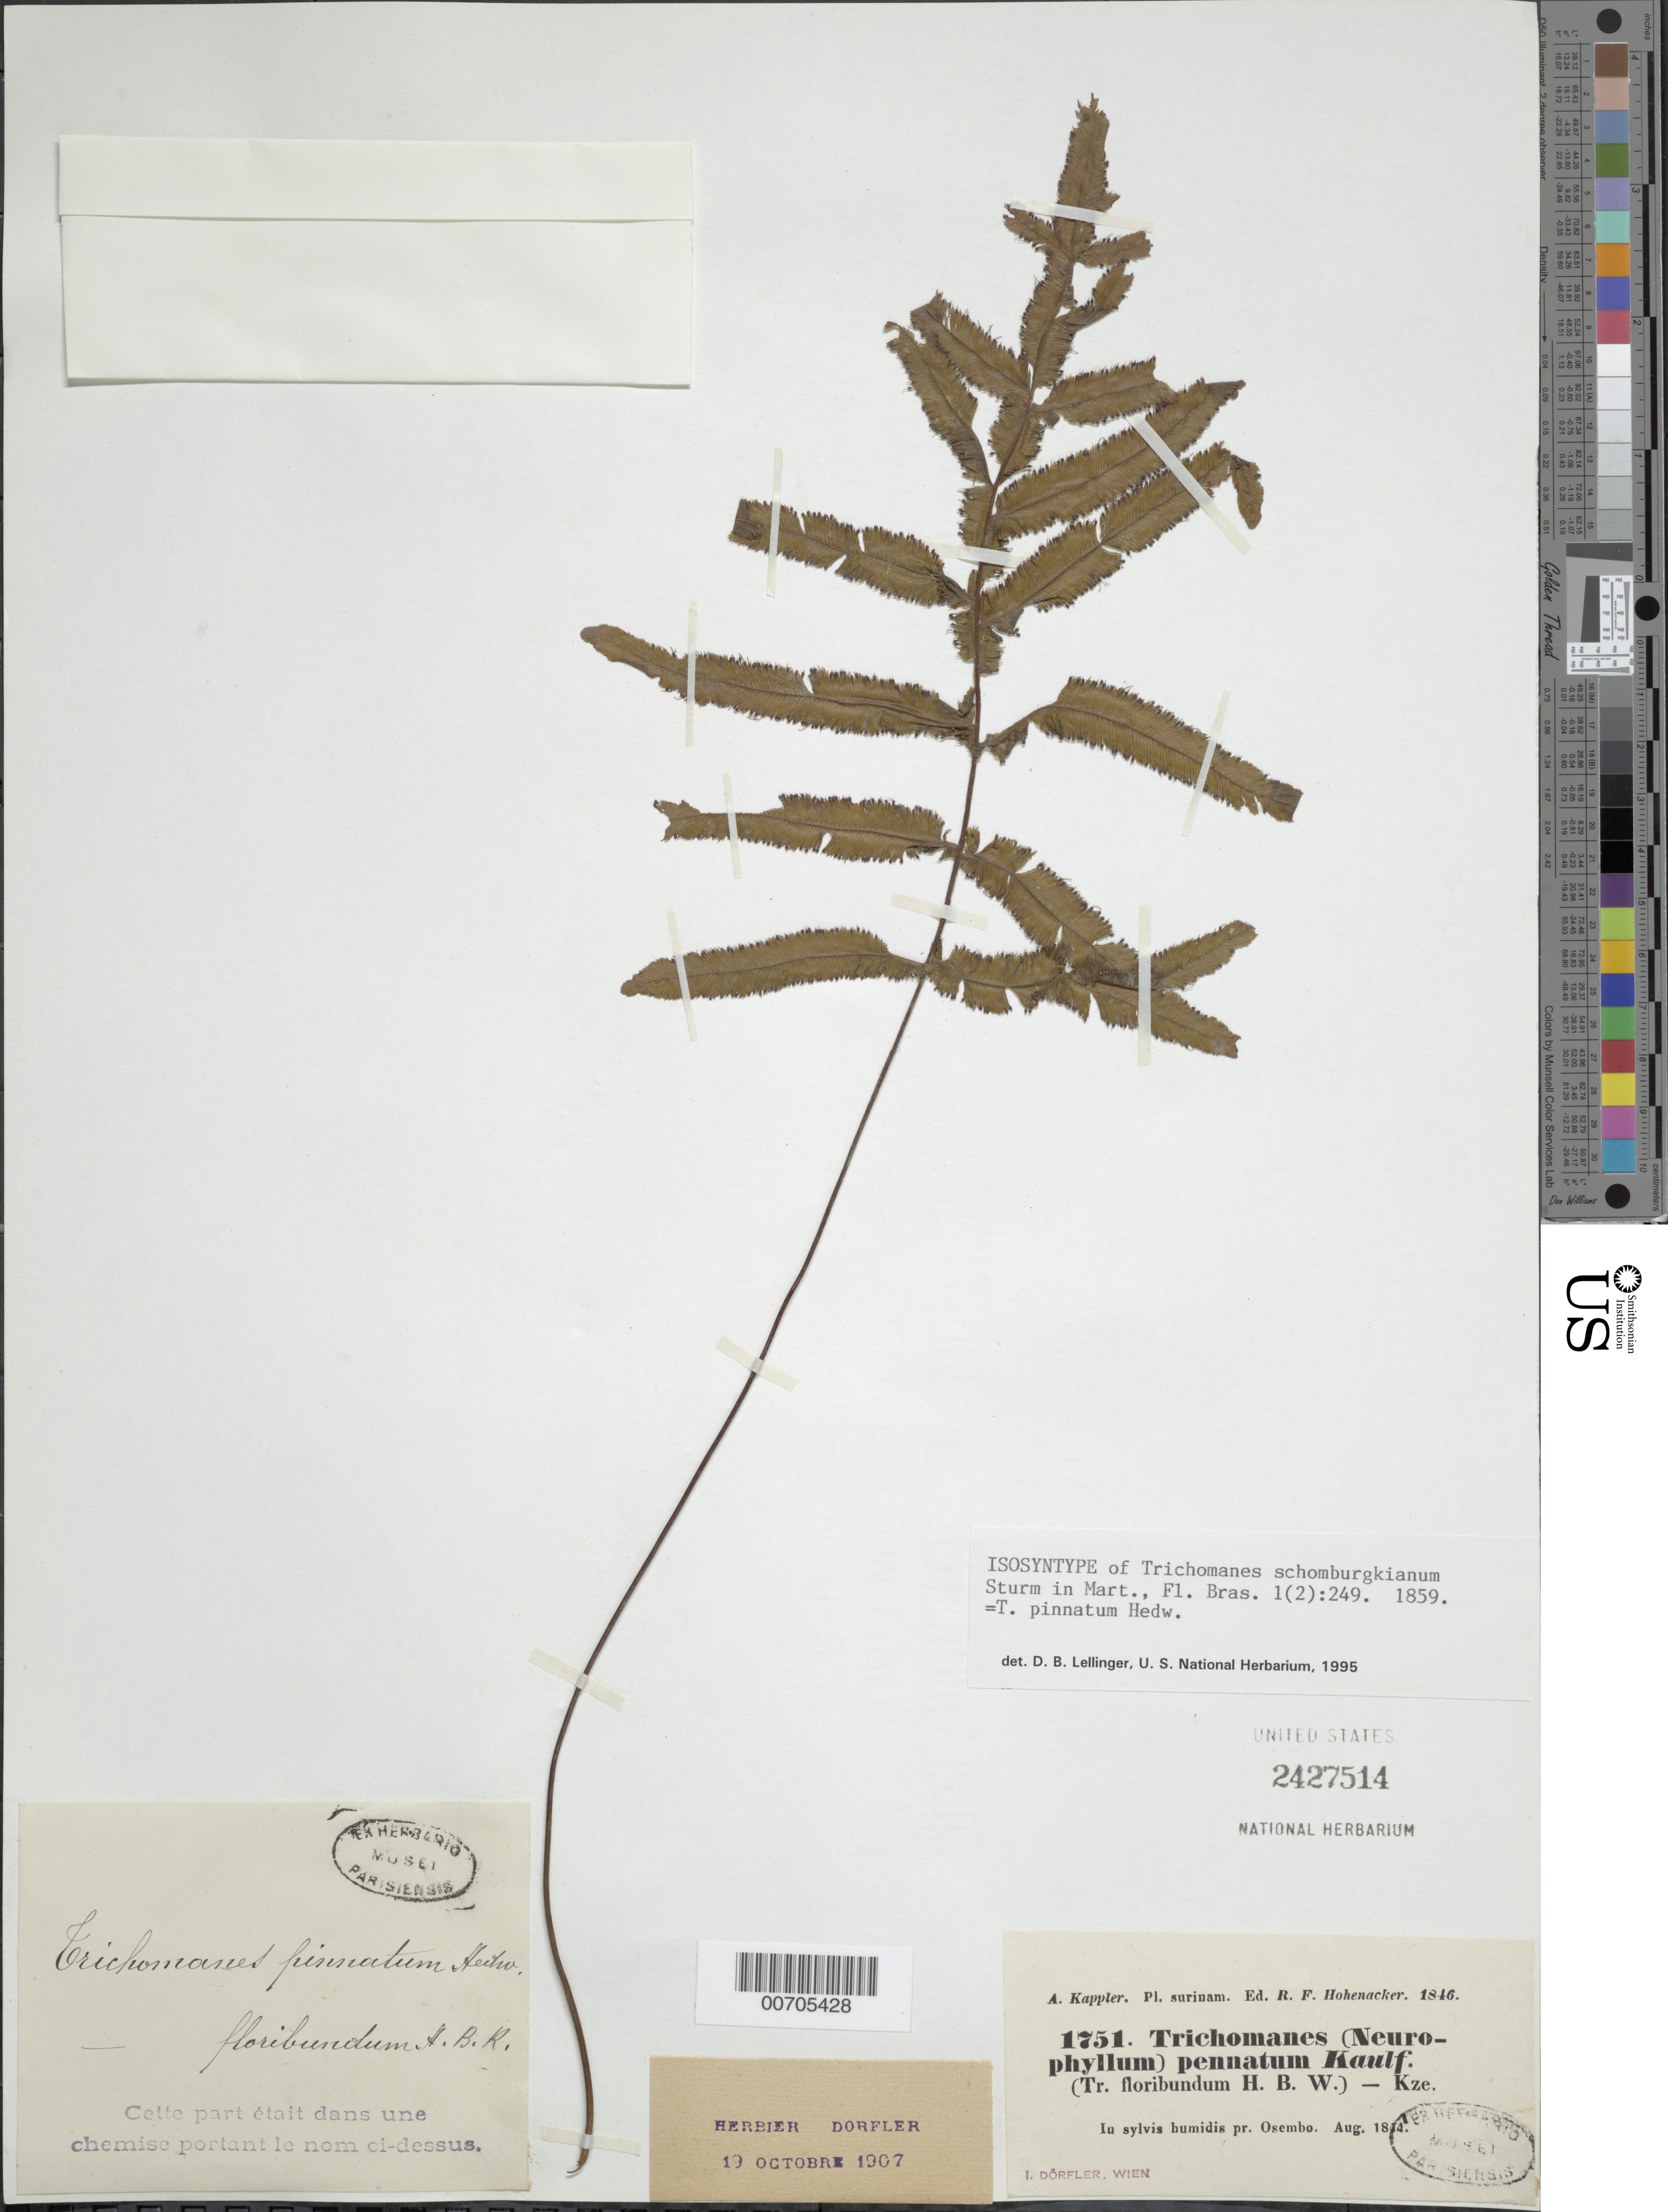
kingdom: Plantae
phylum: Tracheophyta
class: Polypodiopsida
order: Hymenophyllales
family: Hymenophyllaceae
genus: Trichomanes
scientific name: Trichomanes pinnatum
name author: Hedw.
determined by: Lellinger, David B., (BOT), Smithsonian Institution - National Museum of Natural History (UNITED STATES)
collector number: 1751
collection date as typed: August 1814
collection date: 1814-08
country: Suriname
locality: Osembo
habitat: Humid forest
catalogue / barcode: US 2427514